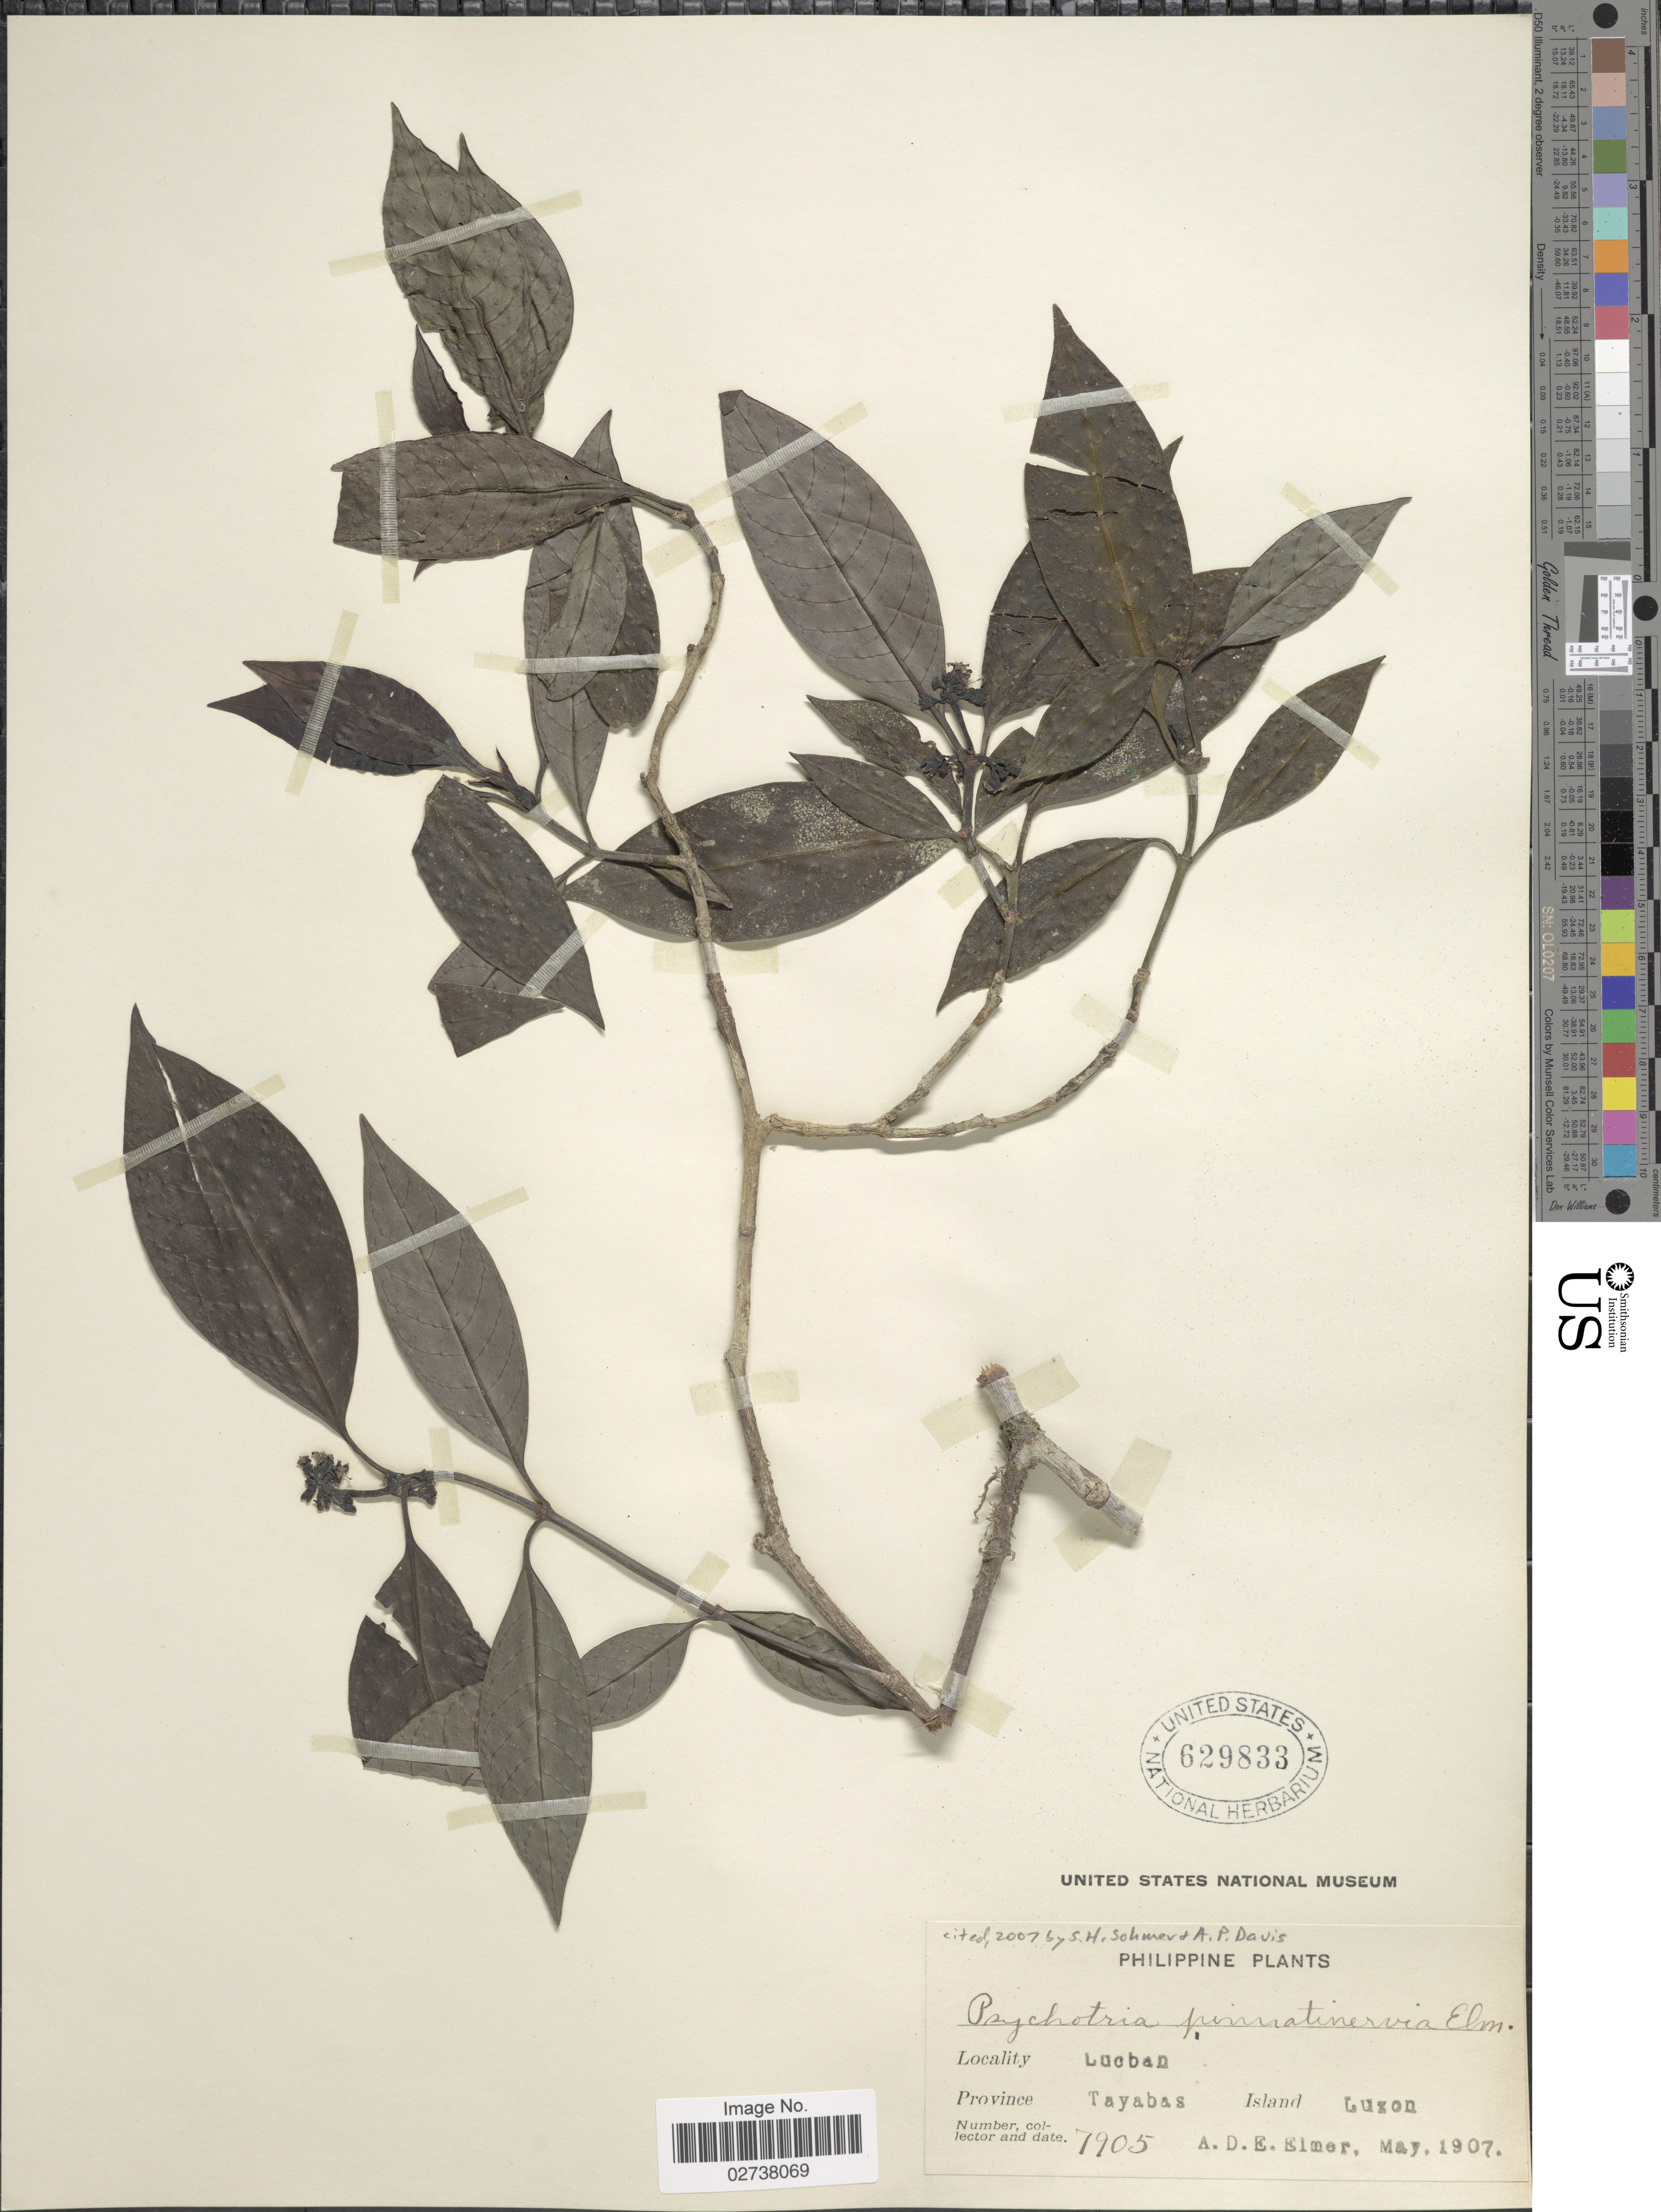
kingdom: Plantae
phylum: Tracheophyta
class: Magnoliopsida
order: Gentianales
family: Rubiaceae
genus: Psychotria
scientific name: Psychotria pinnatinervia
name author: Elmer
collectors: A. D. E. Elmer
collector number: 7905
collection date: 1907-05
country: Philippines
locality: Lucban, Province Tayabas Island, Luzon.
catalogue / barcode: US 629833